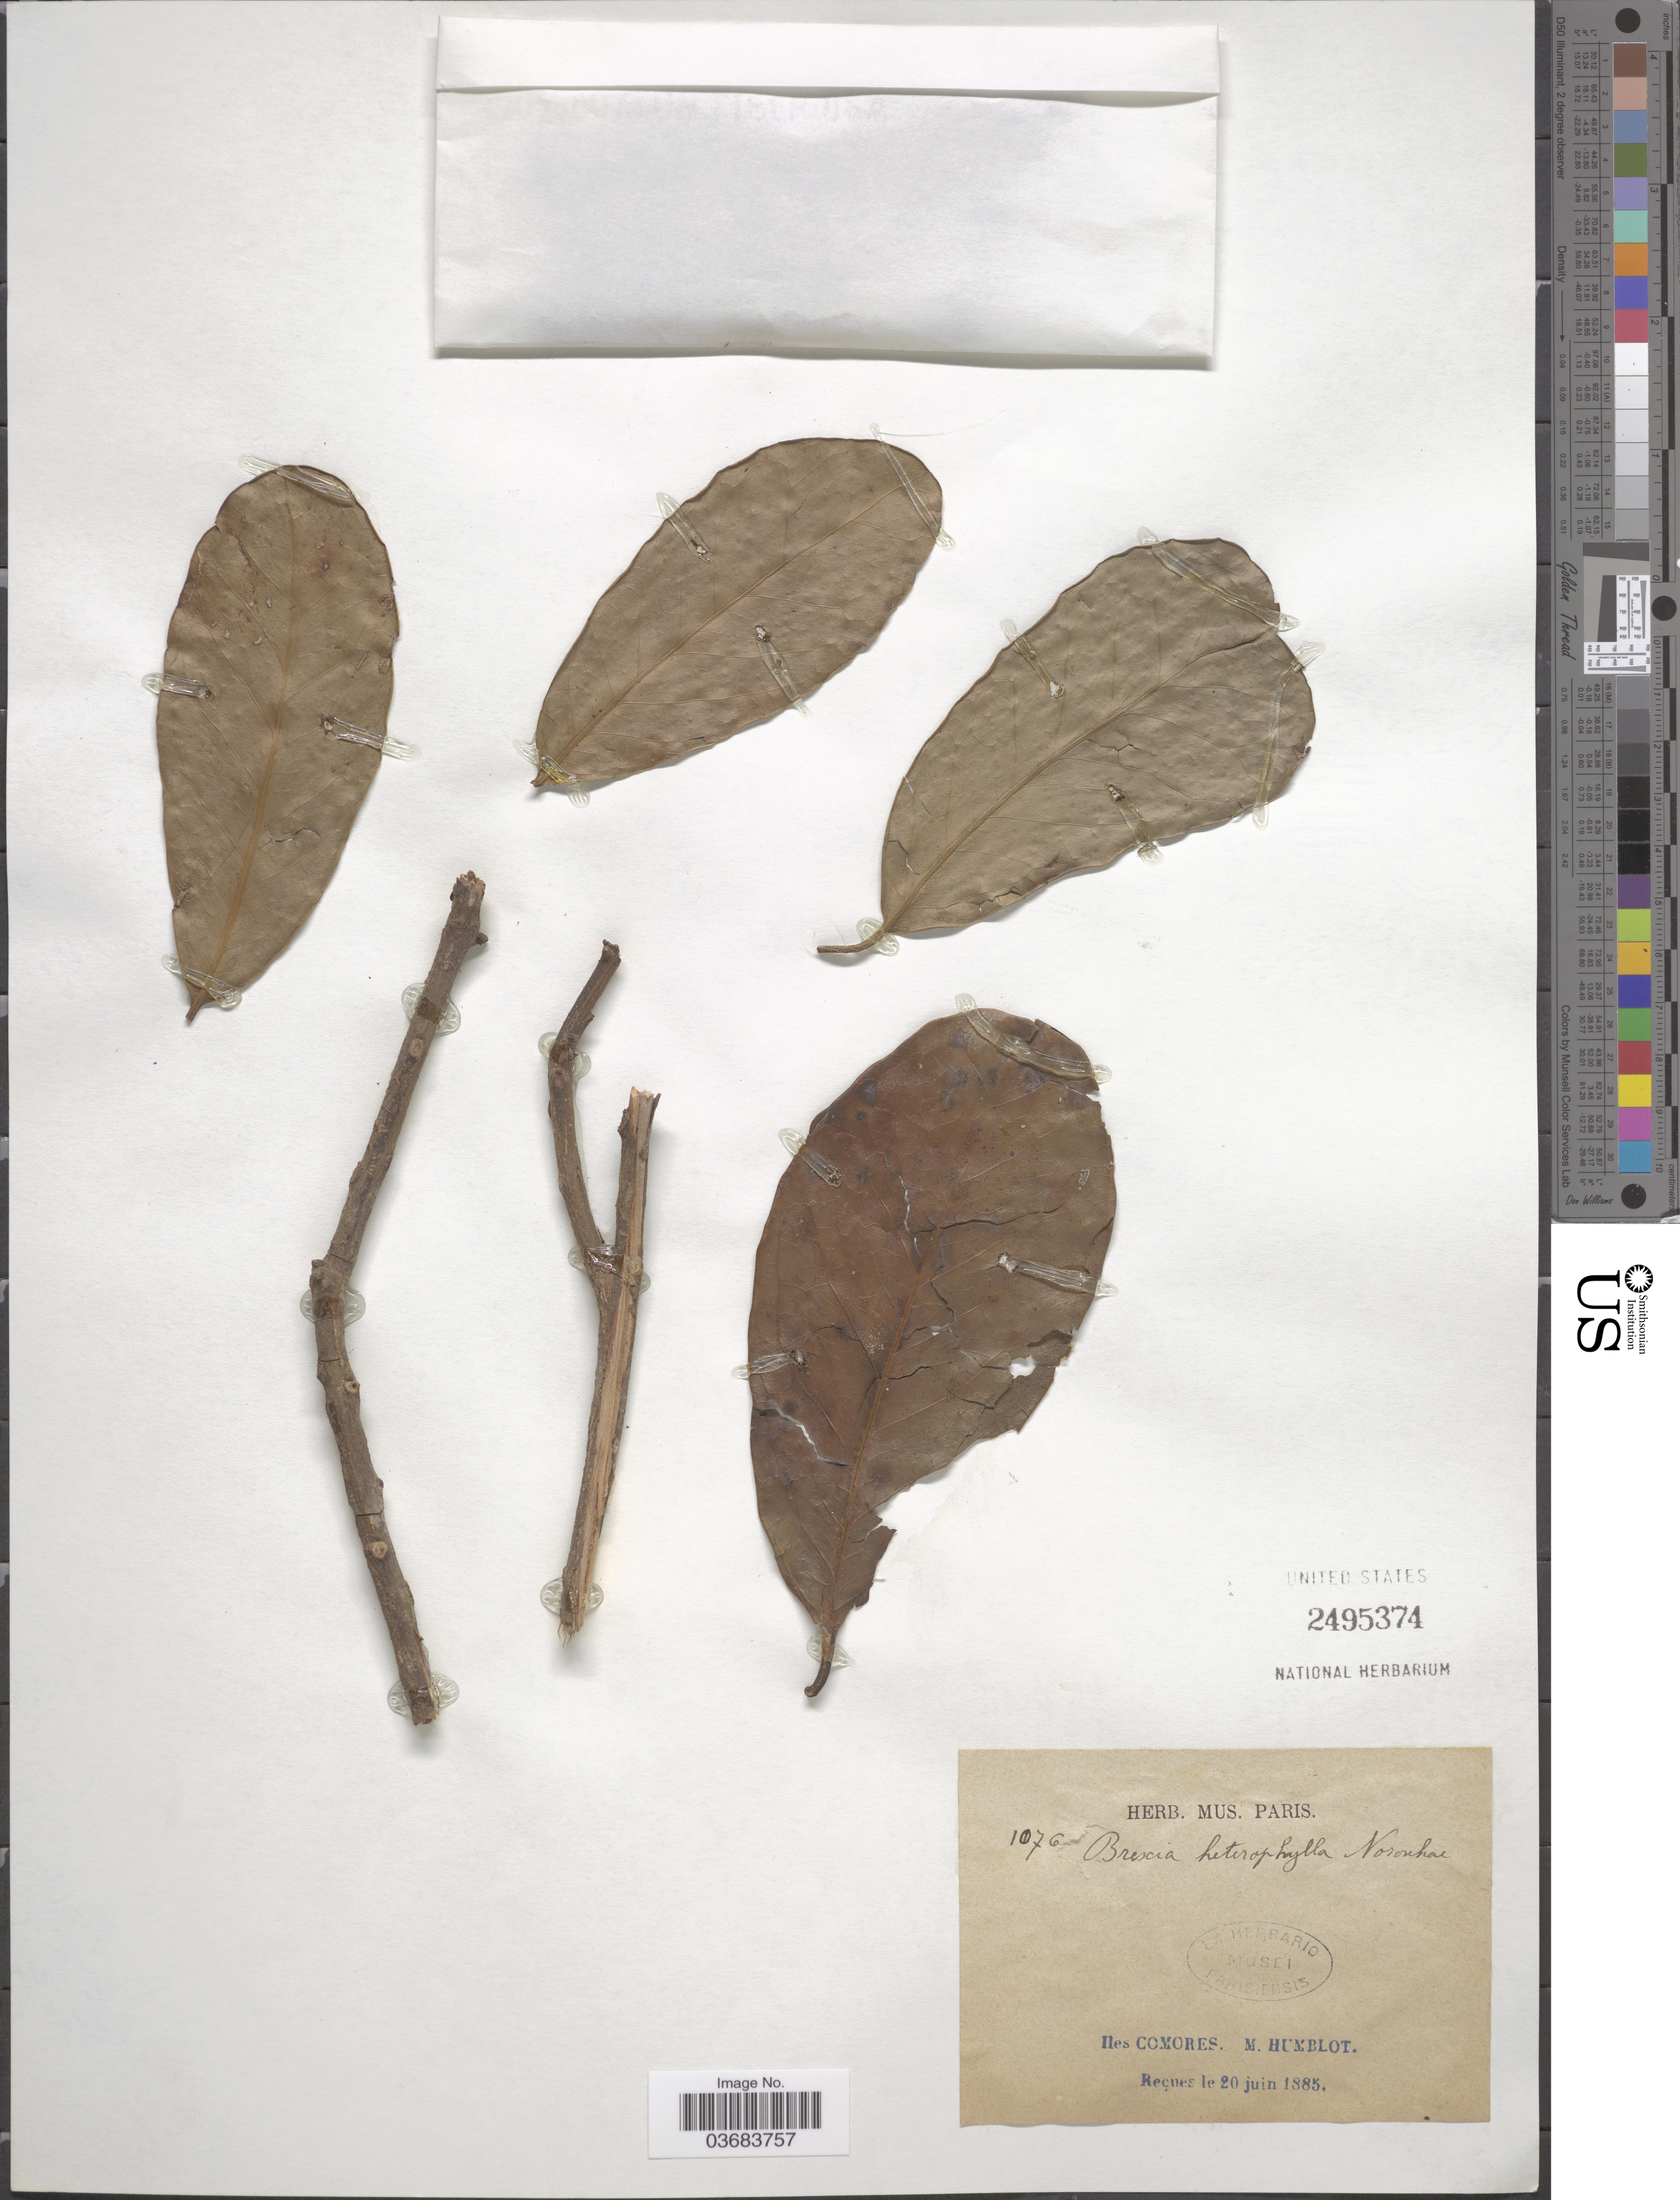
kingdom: Plantae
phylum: Tracheophyta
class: Magnoliopsida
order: Celastrales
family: Celastraceae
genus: Brexia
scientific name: Brexia heterophylla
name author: Bojer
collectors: M. Humblot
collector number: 1076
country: Comoros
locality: Iles Comores.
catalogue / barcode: US 2495374